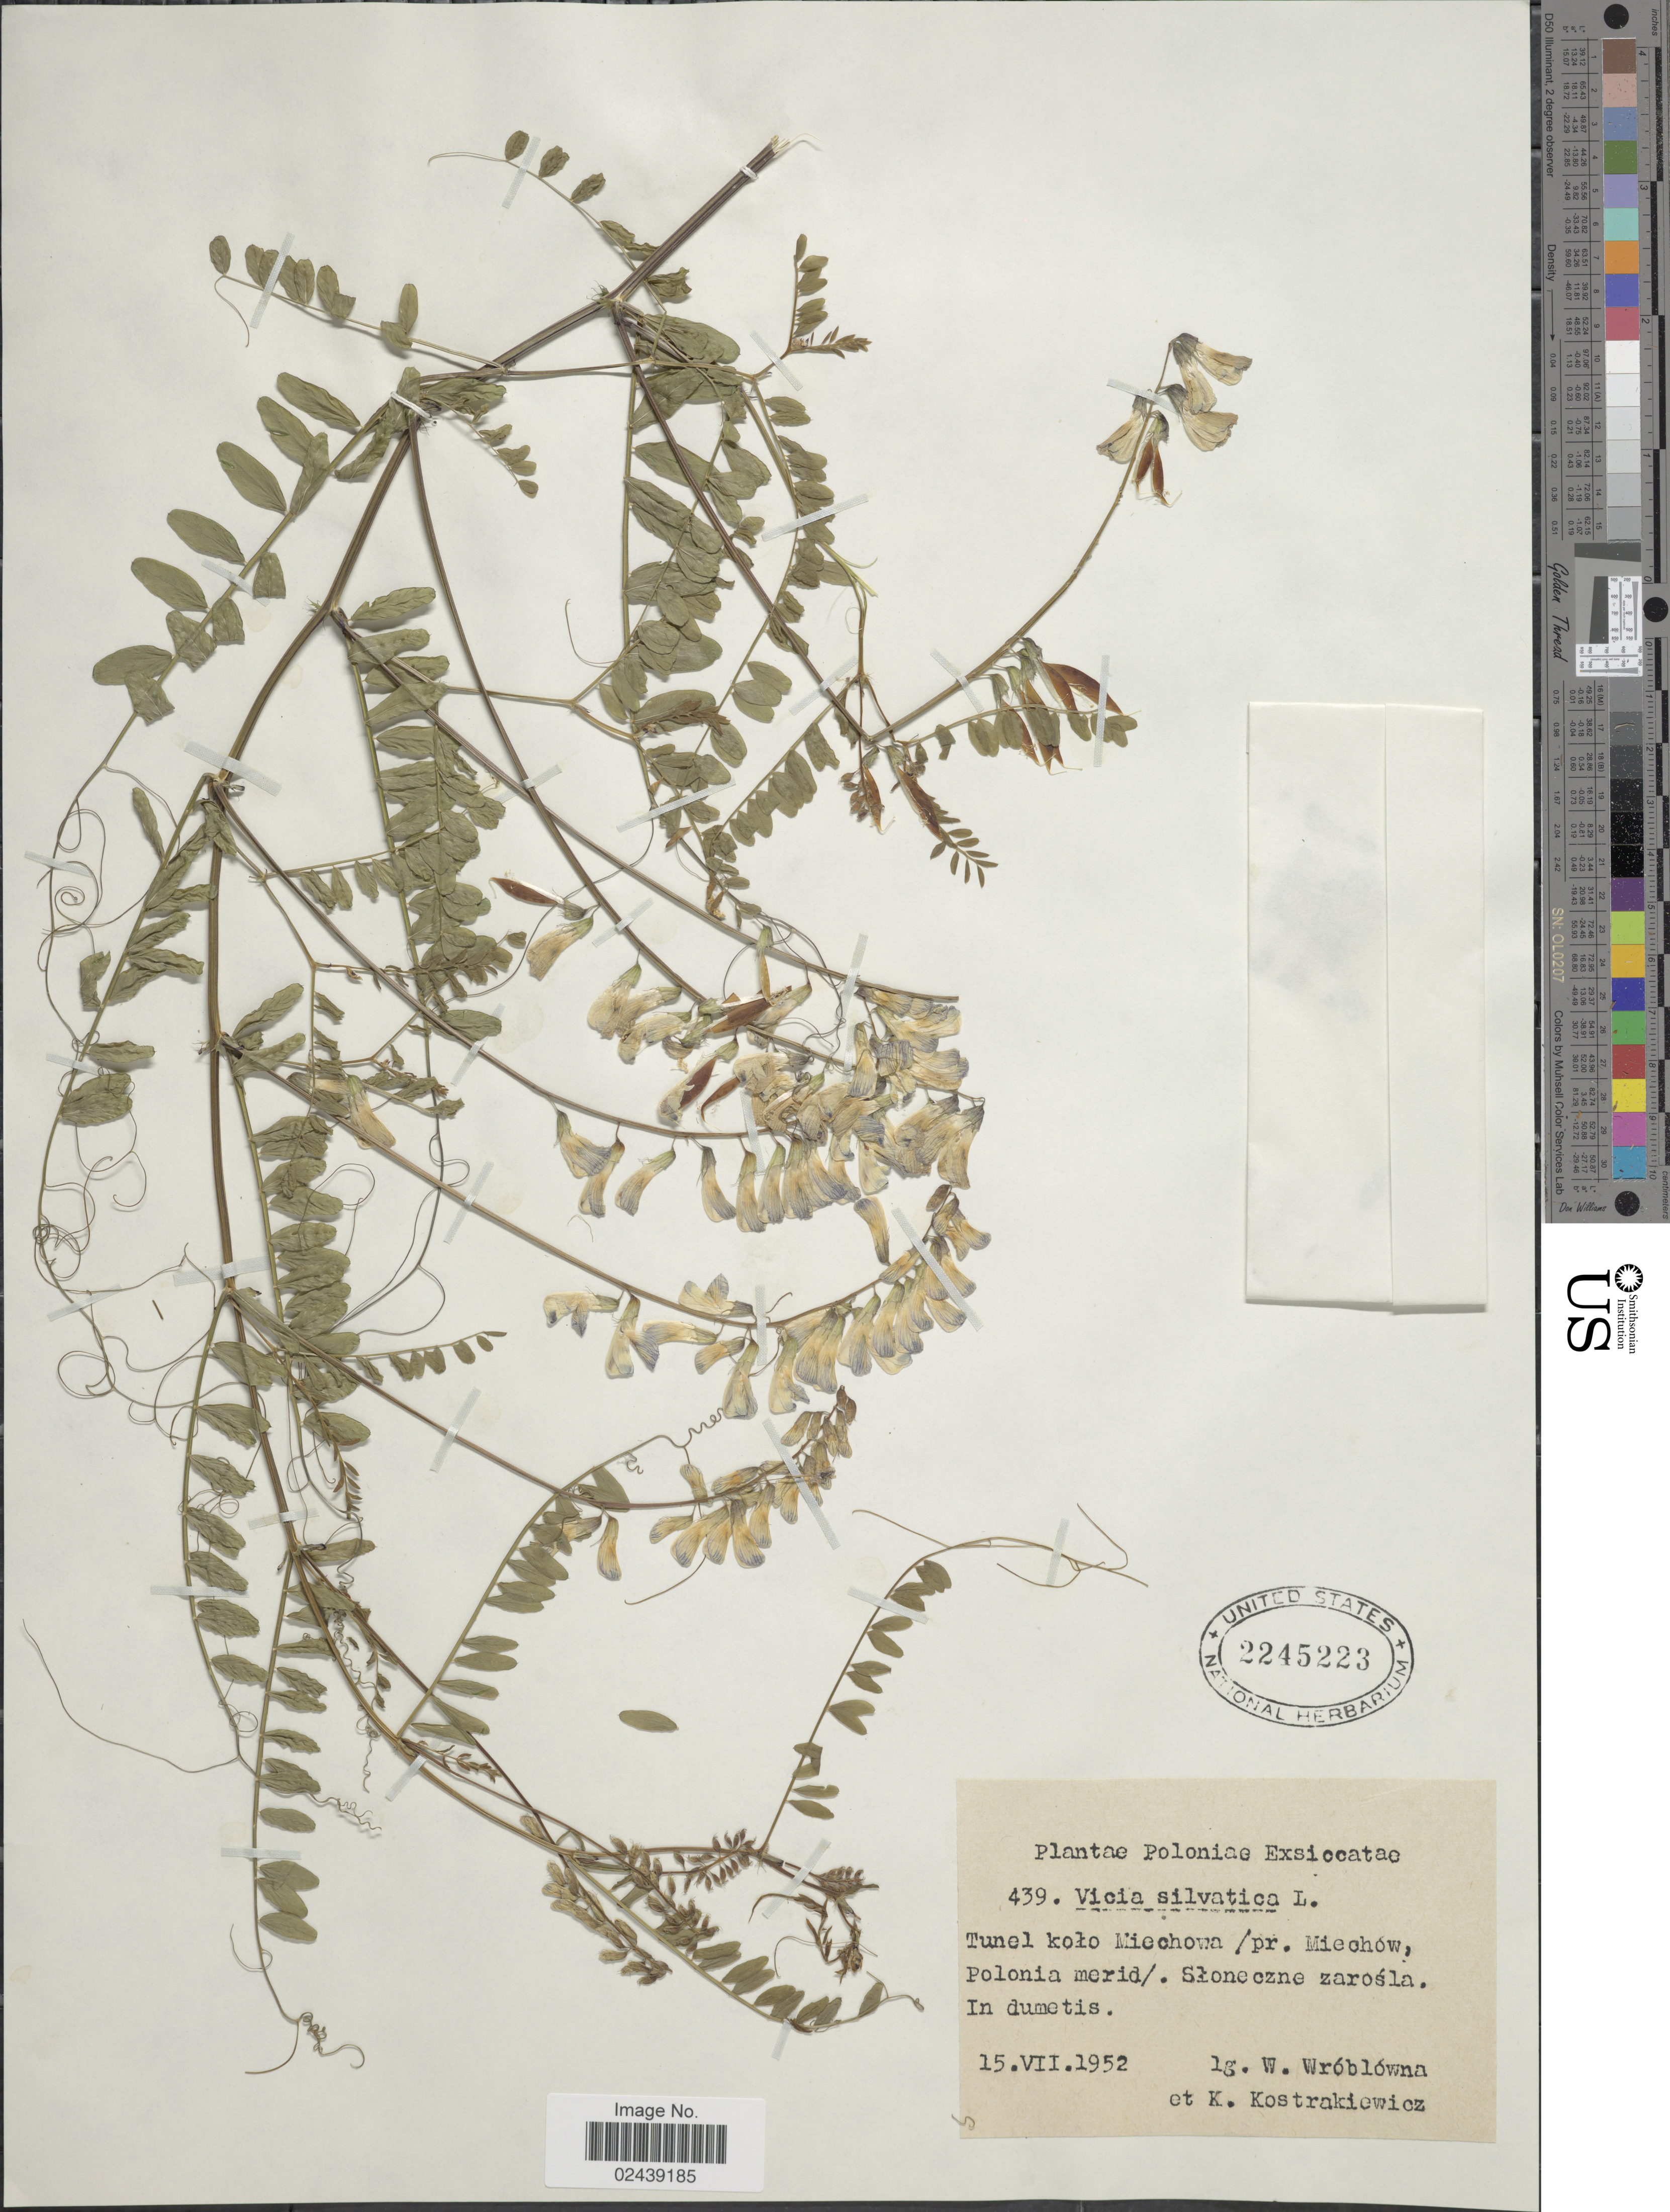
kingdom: Plantae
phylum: Tracheophyta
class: Magnoliopsida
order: Fabales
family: Fabaceae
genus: Vicia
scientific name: Vicia sylvatica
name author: L.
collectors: W. Wróblówna & K. Kostrakiewicz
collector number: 439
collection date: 1952-07-15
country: Poland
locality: Tunel kolo Miechowa/pr. Miechow, Polonia merid/. Stone ezne zarosla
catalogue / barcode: US 2245223